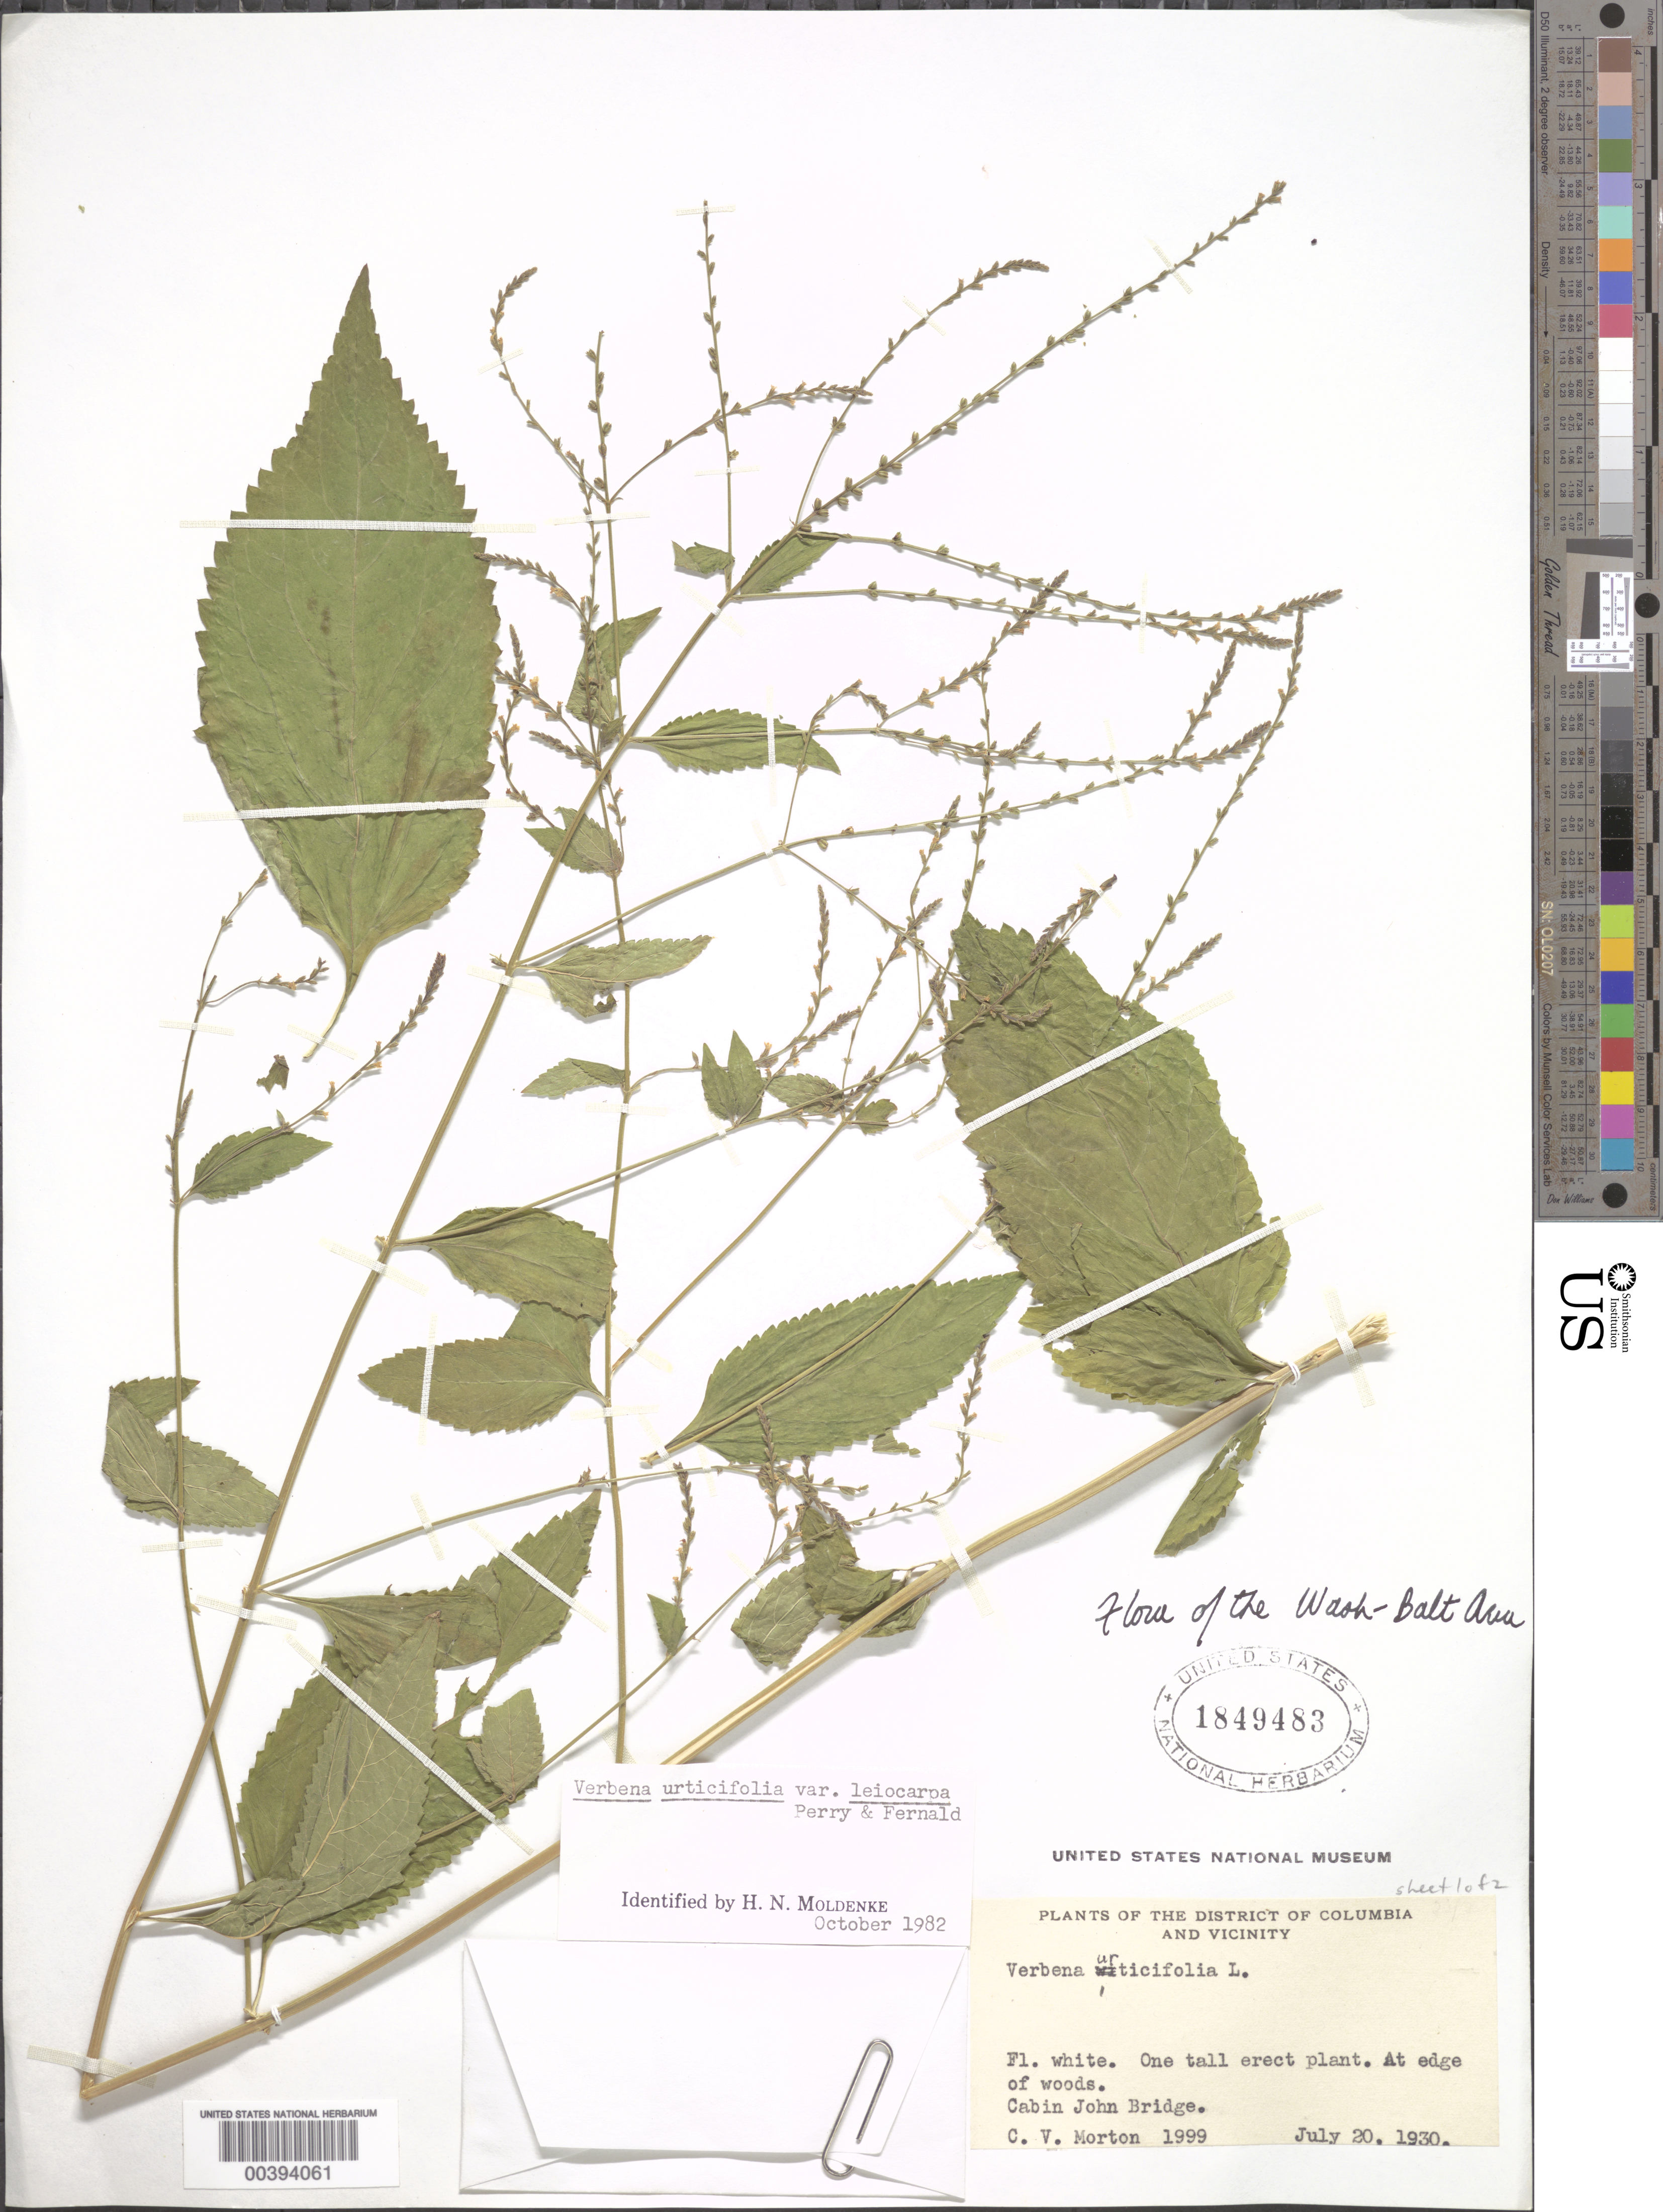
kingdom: Plantae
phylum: Tracheophyta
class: Magnoliopsida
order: Lamiales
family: Verbenaceae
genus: Verbena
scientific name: Verbena urticifolia var. leiocarpa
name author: L.M. Perry & Fernald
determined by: Moldenke, H. N.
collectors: C. V. Morton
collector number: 1999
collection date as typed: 20 Jul 1930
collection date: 1930-07-20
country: United States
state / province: Maryland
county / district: Montgomery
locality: Cabin John Bridge C. & O. Canal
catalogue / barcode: US 1849483